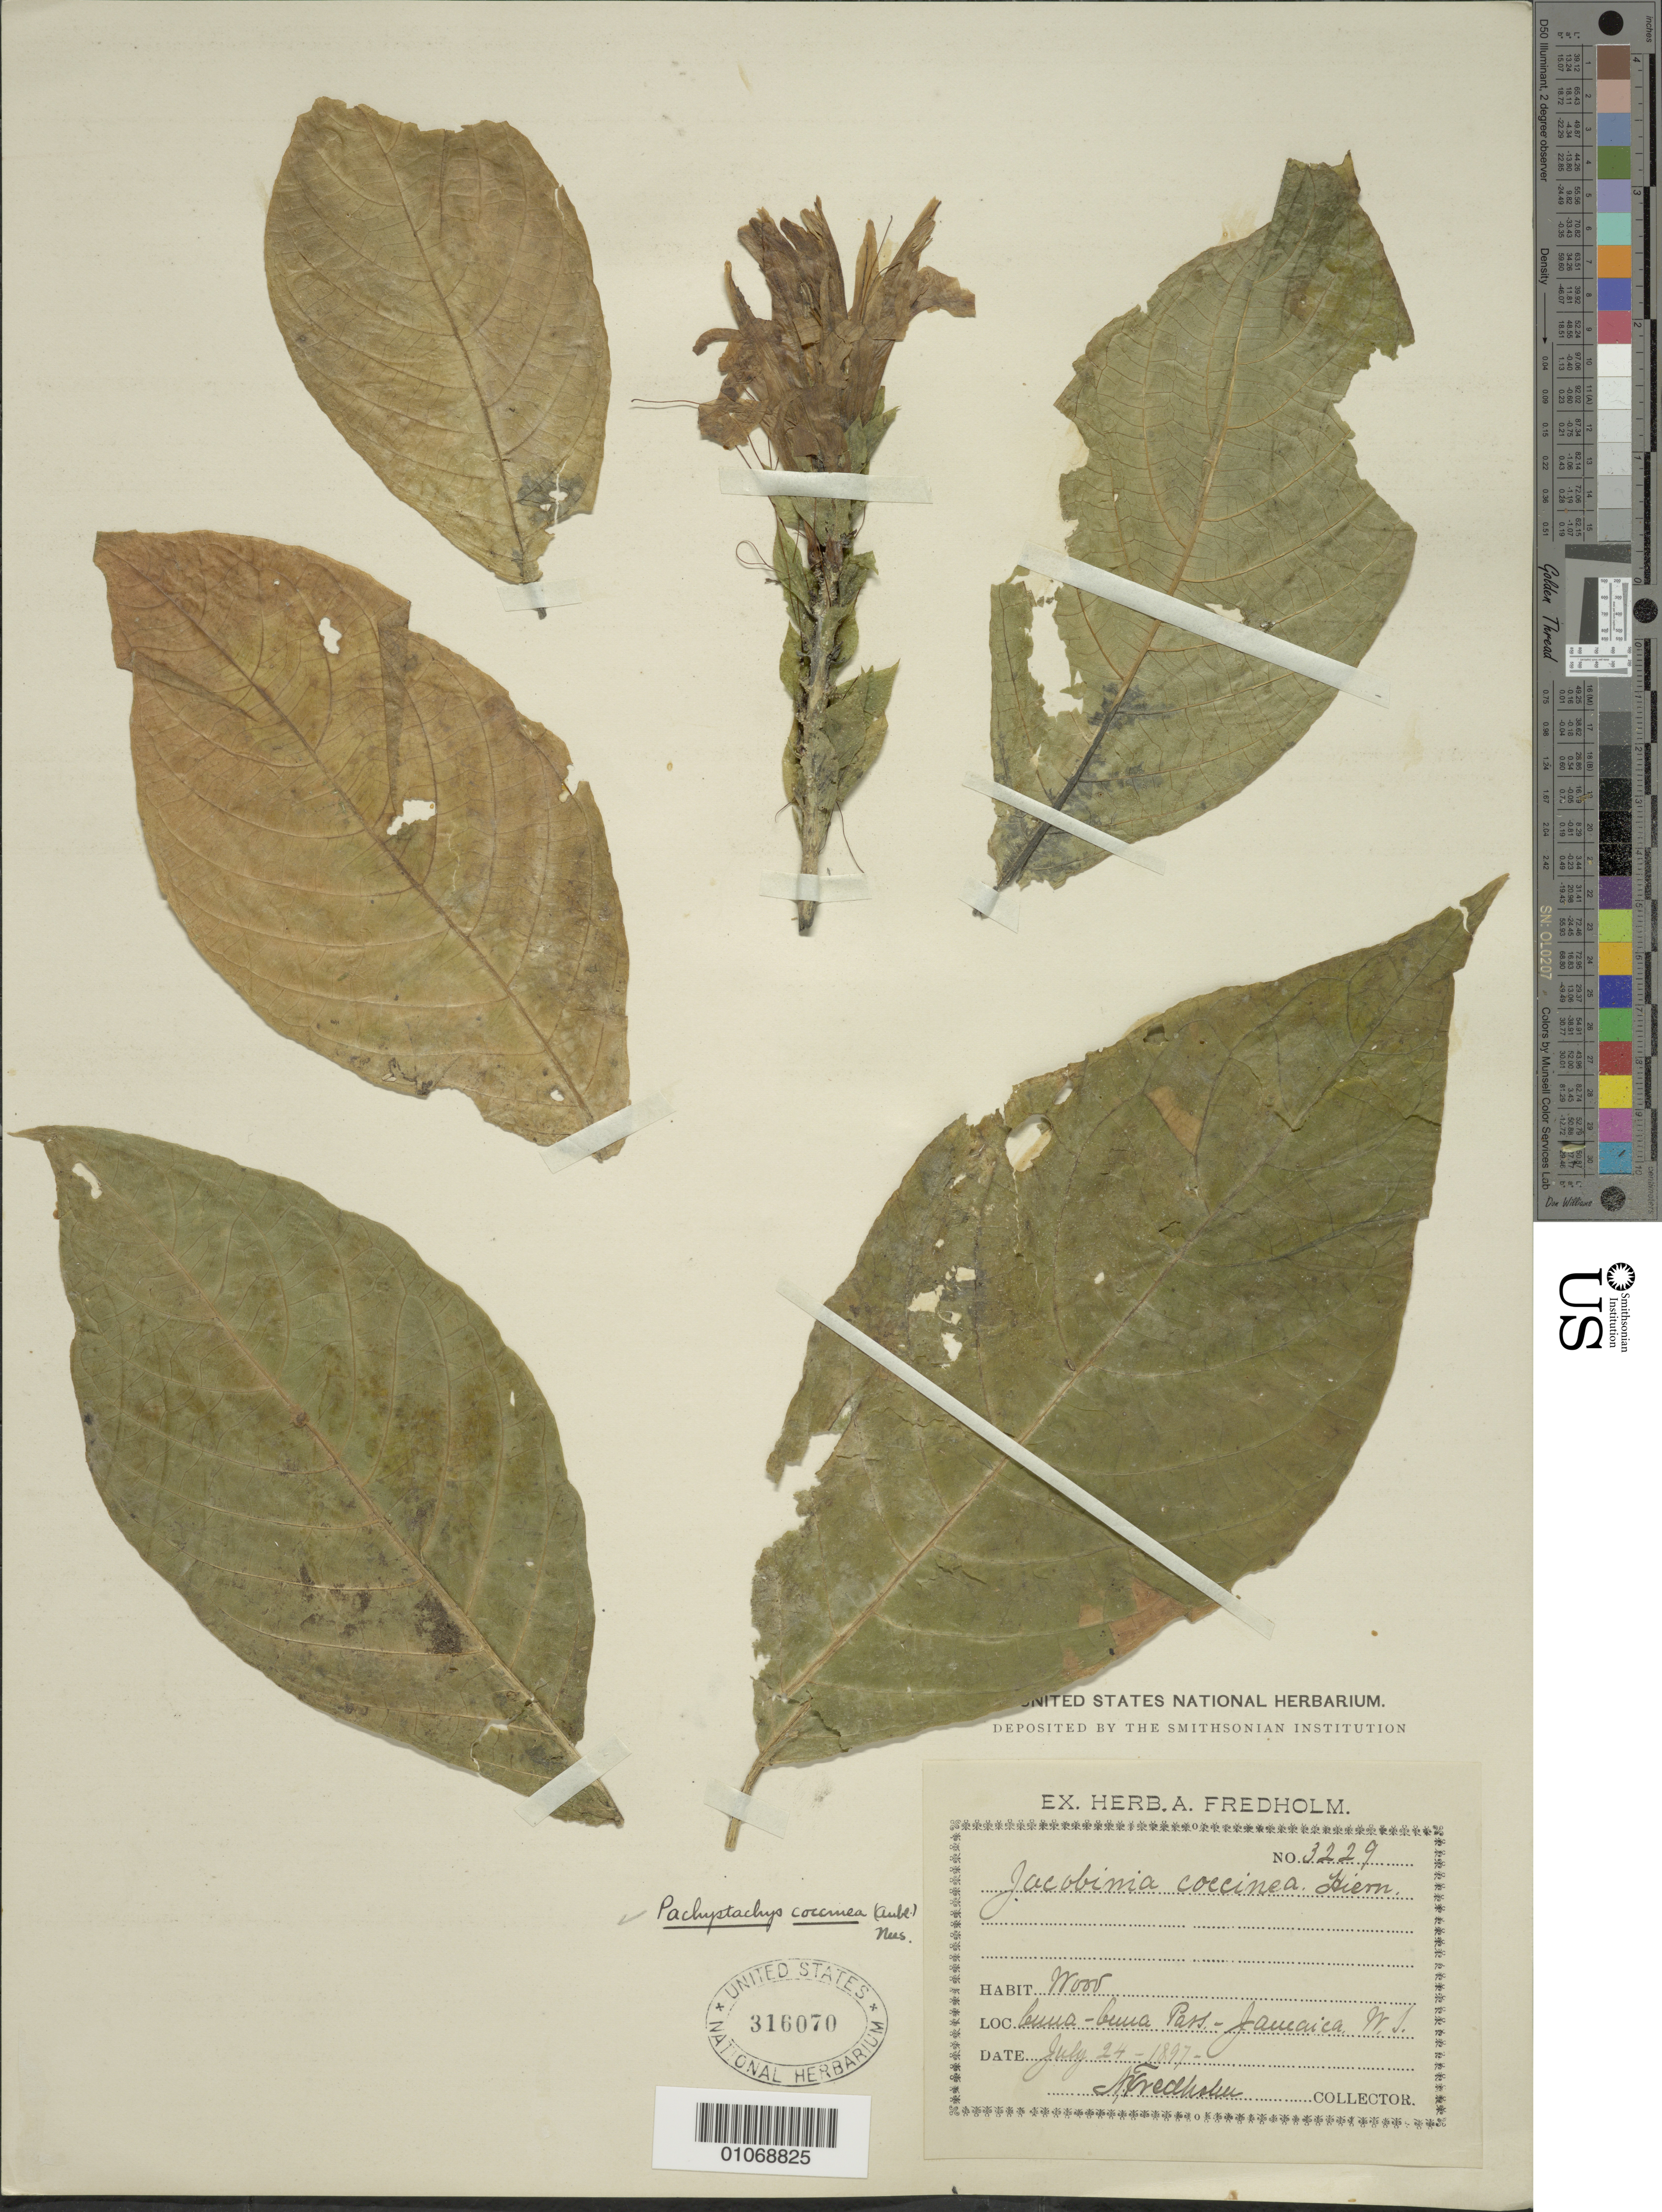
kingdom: Plantae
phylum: Tracheophyta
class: Magnoliopsida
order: Lamiales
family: Acanthaceae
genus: Pachystachys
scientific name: Pachystachys spicata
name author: (Ruiz & Pav.) Wassh.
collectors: A. Fredholm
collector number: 3229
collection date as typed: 24 Jul 1897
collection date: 1897-07-24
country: Jamaica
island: Jamaica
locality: Cuus-Cuua Pass? Wood.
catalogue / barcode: US 316070